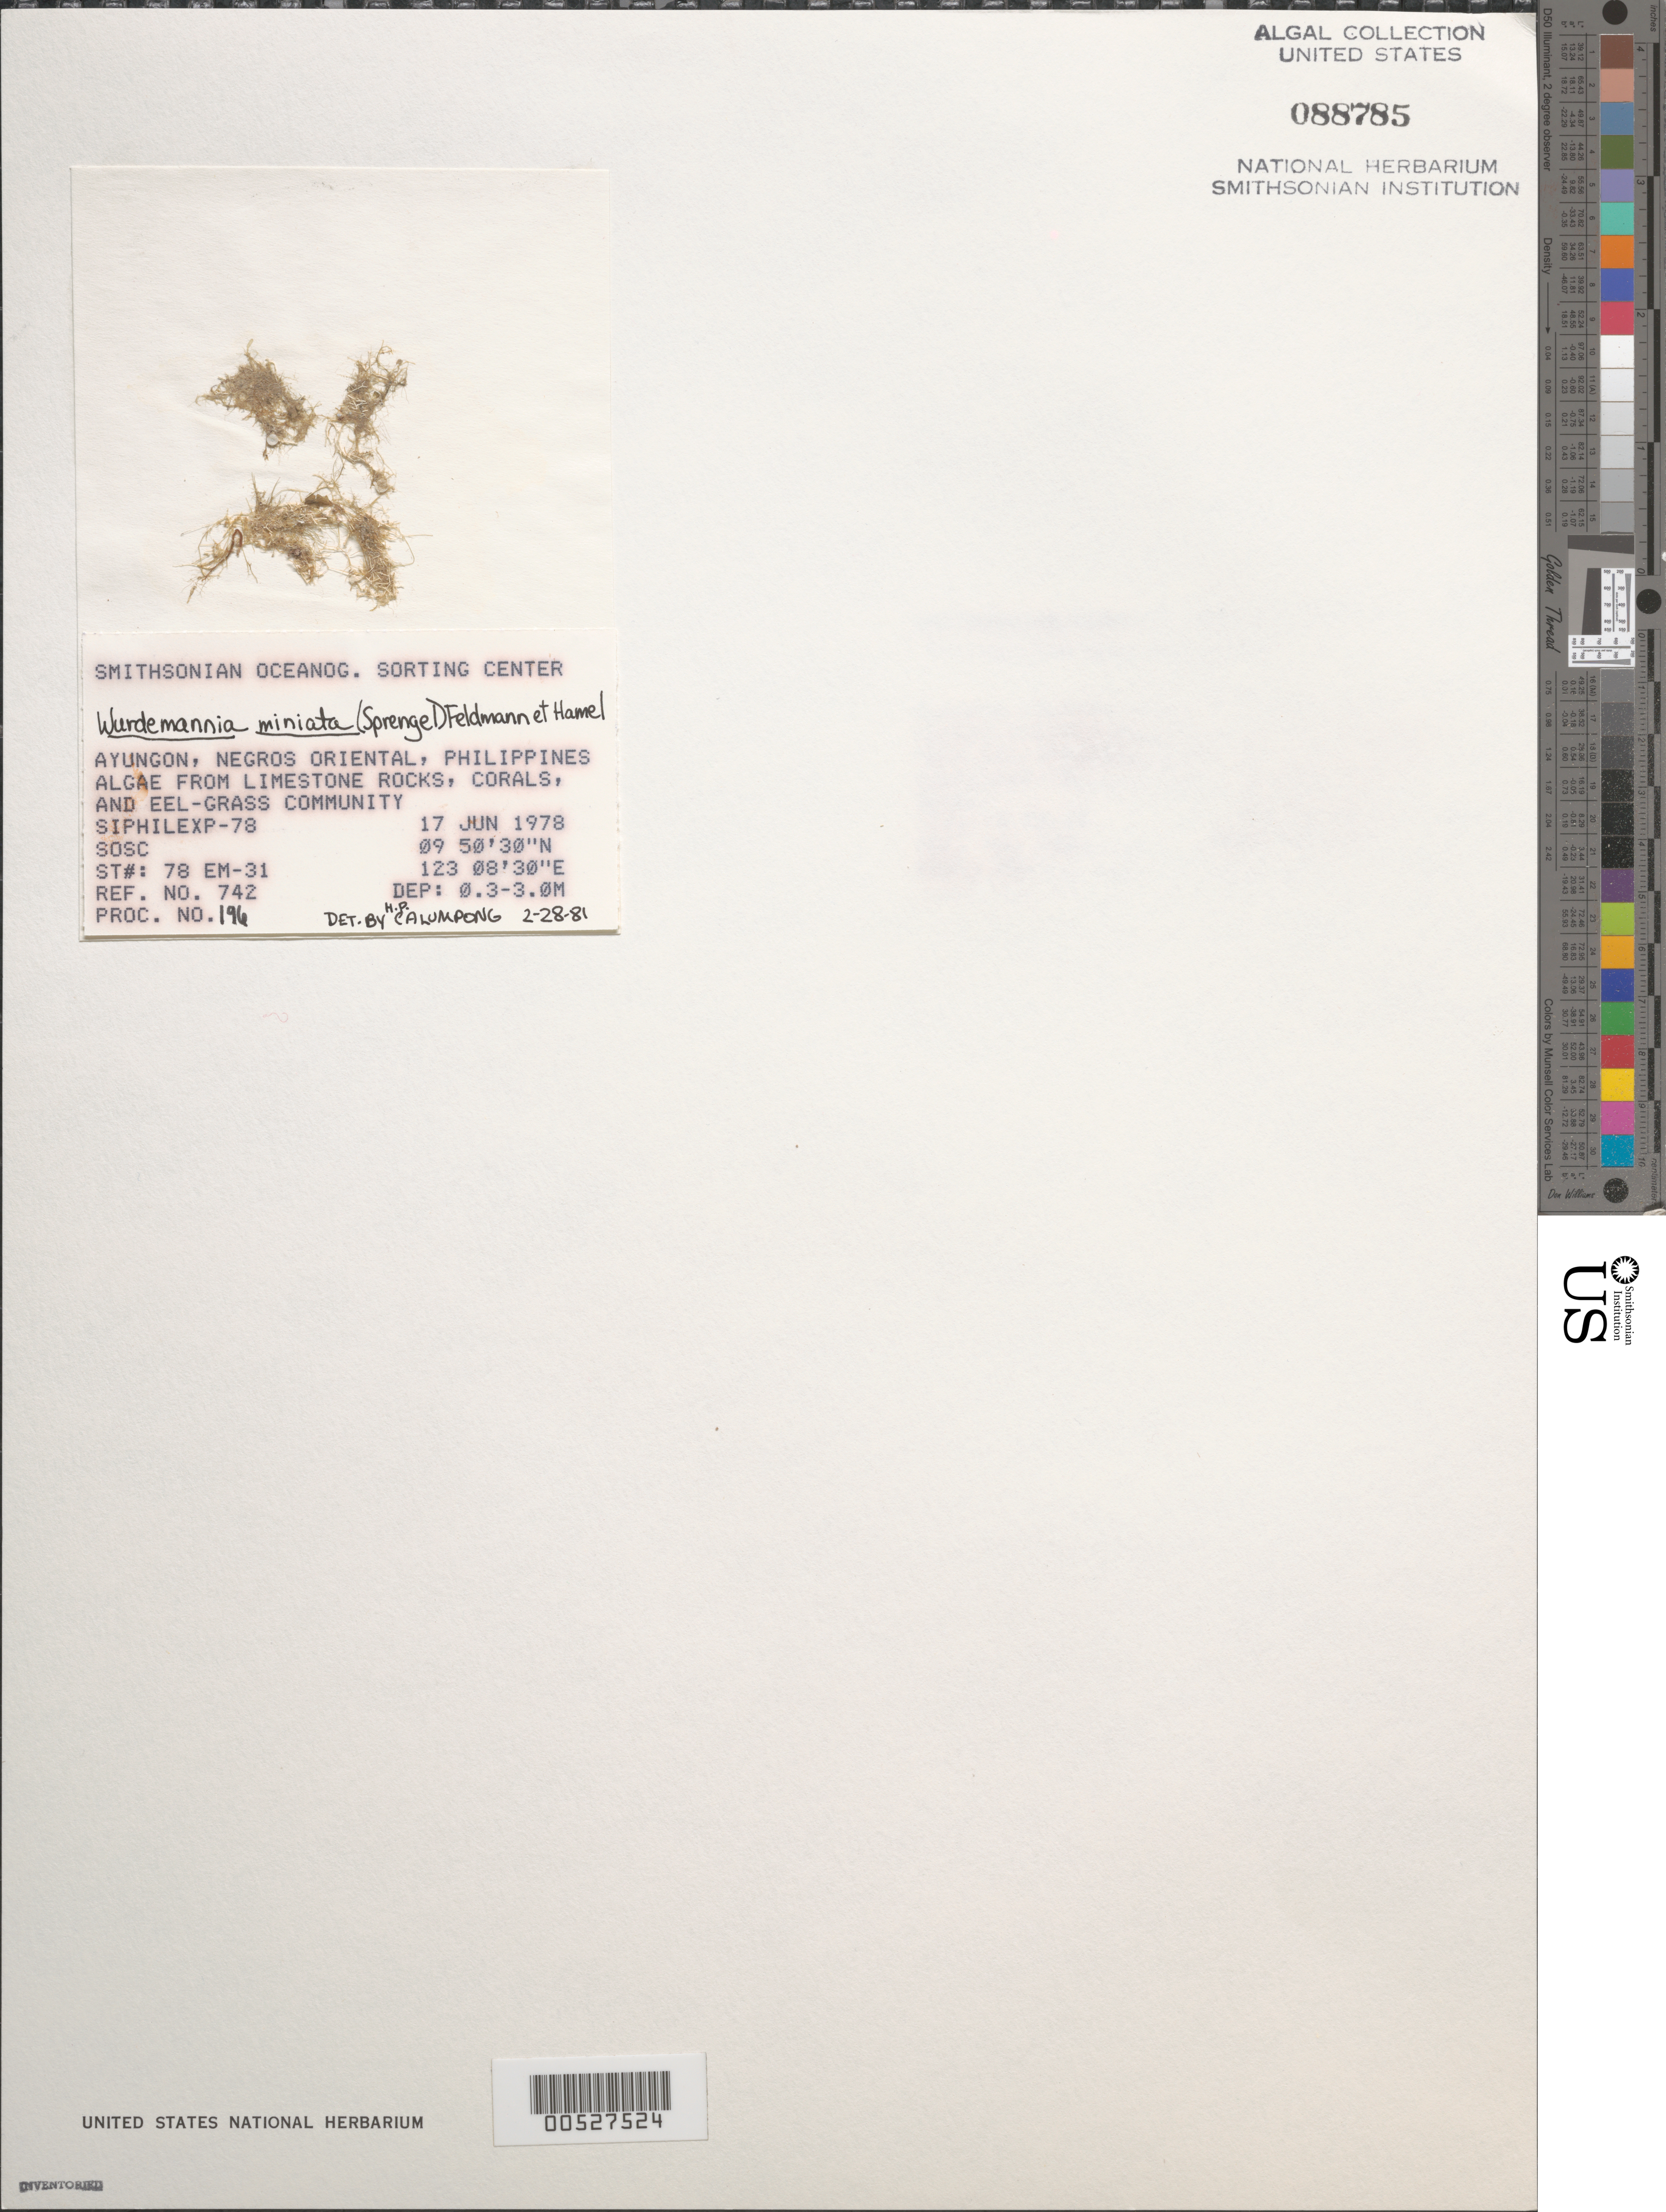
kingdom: Plantae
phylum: Rhodophyta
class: Florideophyceae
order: Gigartinales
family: Solieriaceae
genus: Wurdemannia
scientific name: Wurdemannia miniata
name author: (Spreng.) Feldmann & G. Hamel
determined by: Calumpong, H. P.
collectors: SOSC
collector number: Station 78 Em-31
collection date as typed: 17 Jun 1978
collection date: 1978-06-17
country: Philippines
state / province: Central Visayas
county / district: Negros Oriental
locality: Ayungon, negros oriental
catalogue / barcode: US 88785